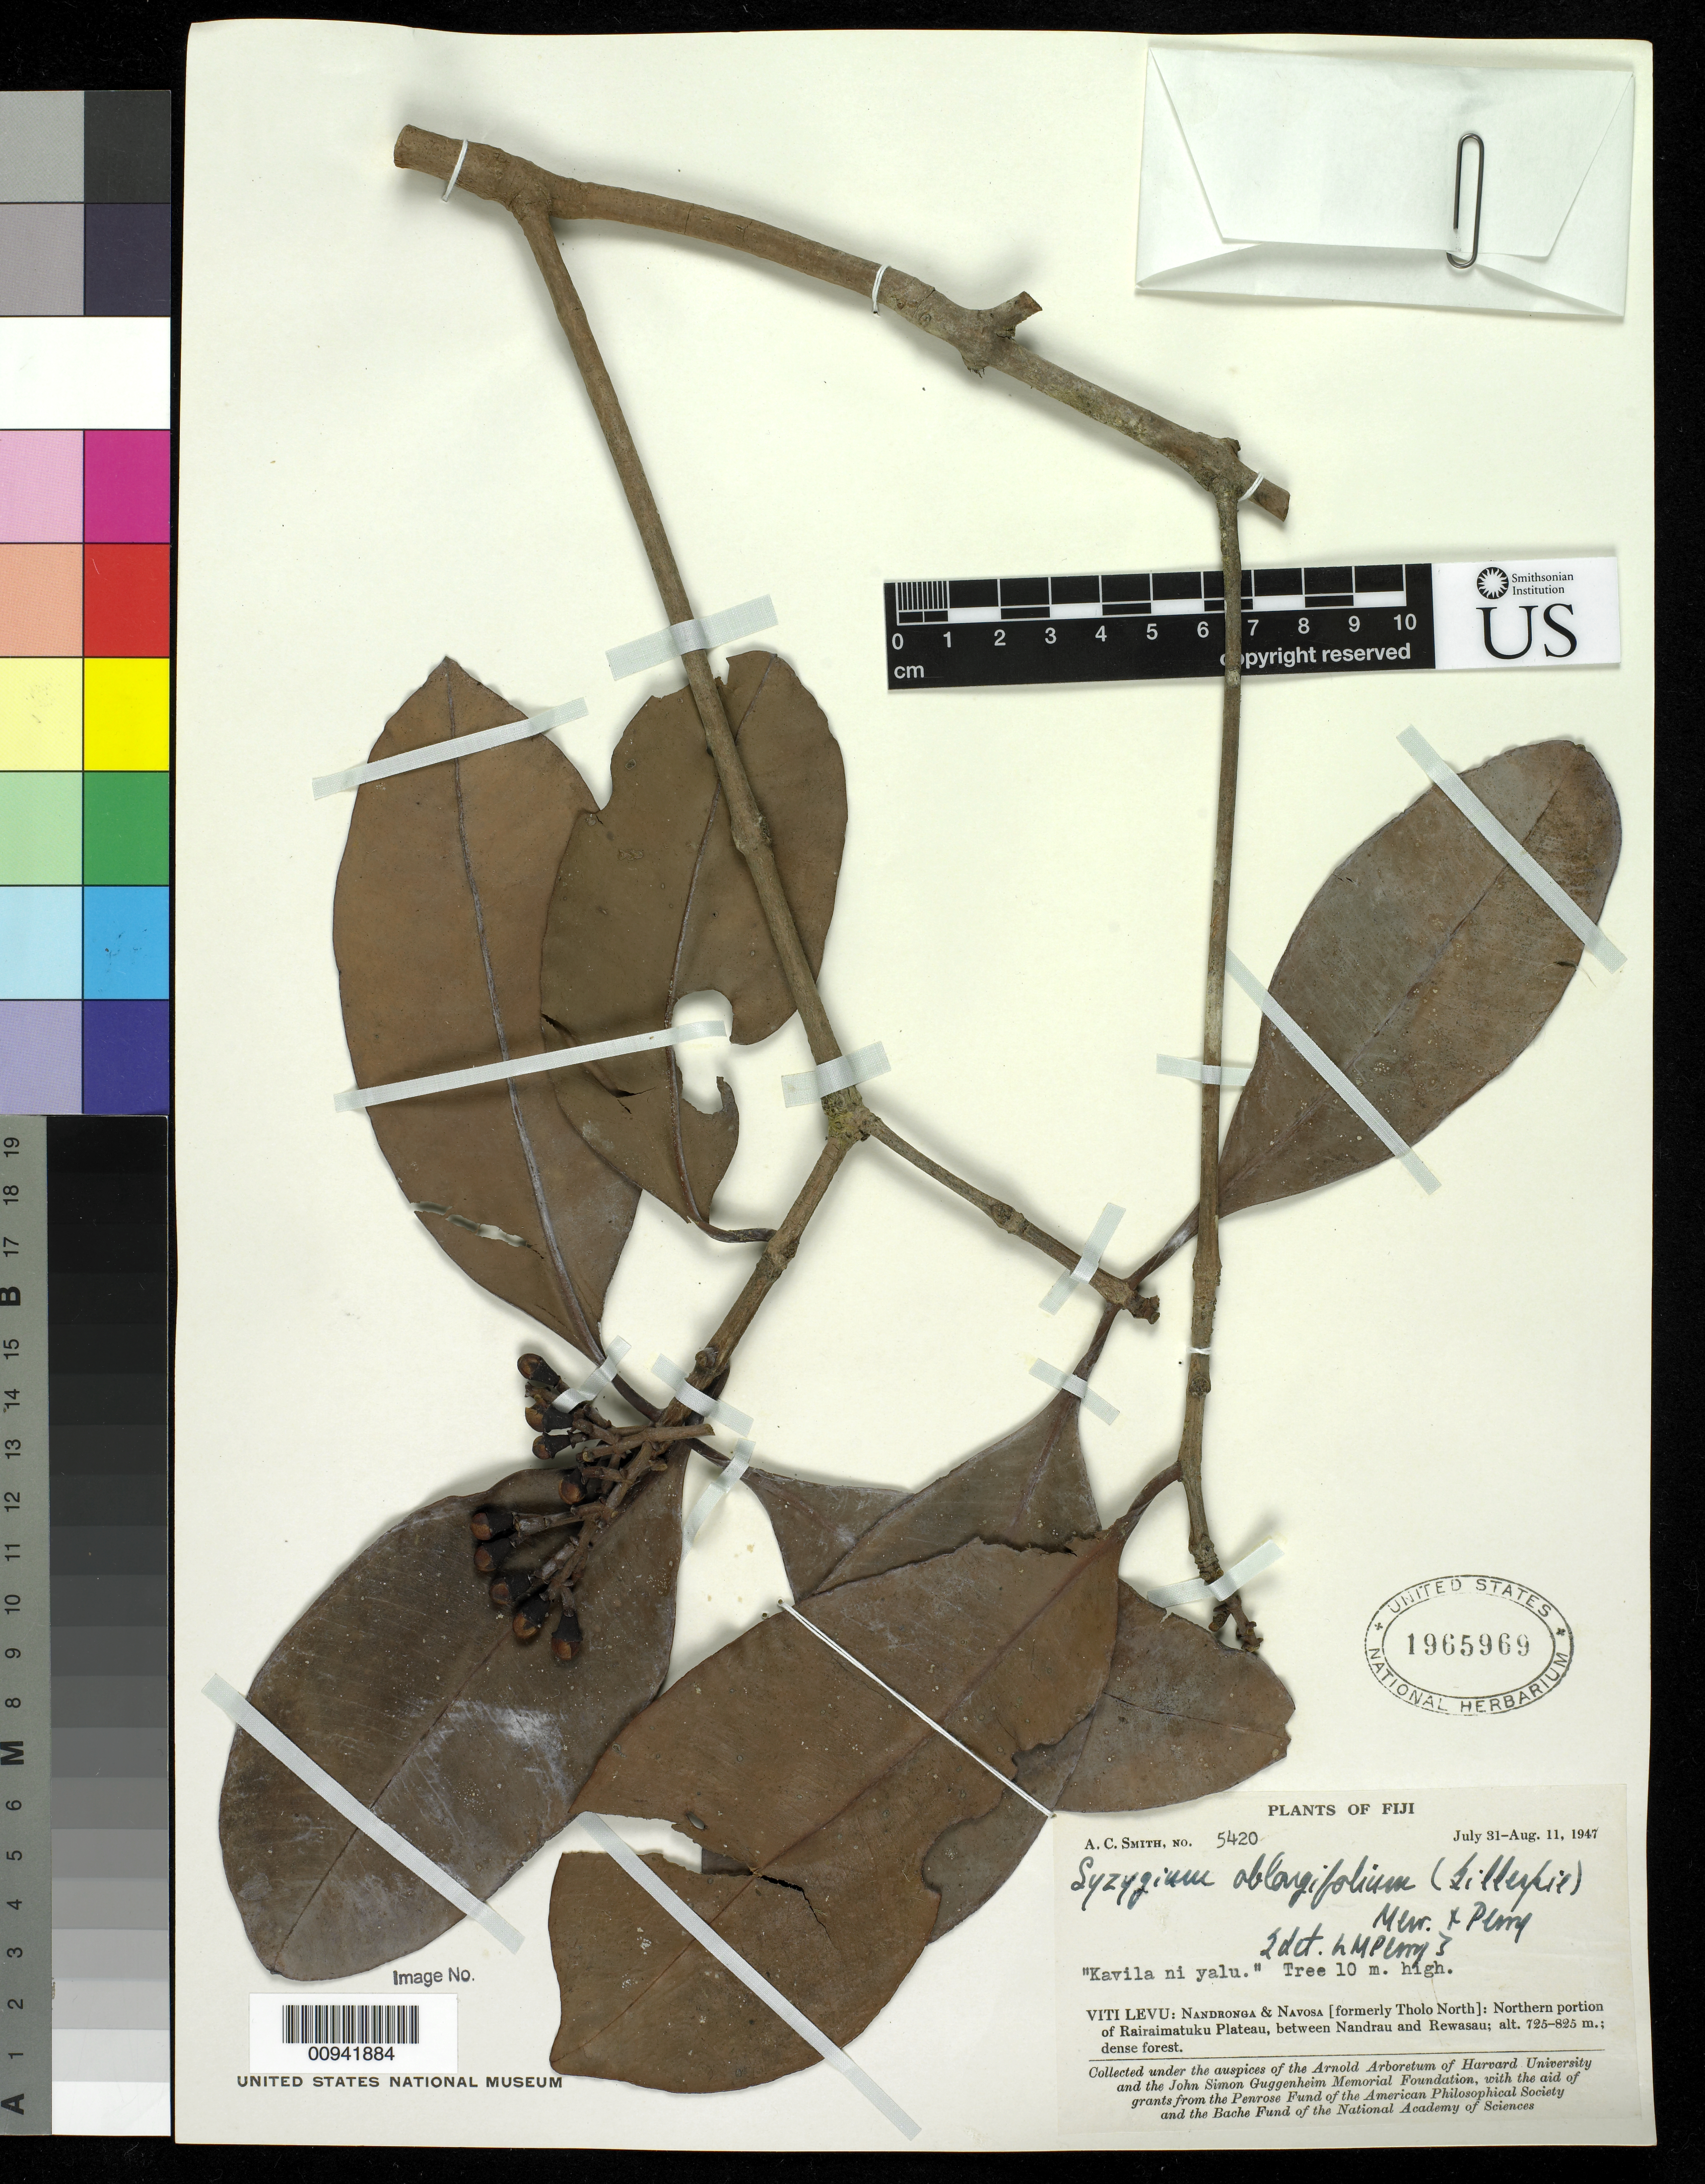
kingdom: Plantae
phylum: Tracheophyta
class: Magnoliopsida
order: Myrtales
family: Myrtaceae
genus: Syzygium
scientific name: Syzygium oblongifolium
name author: (Gillespie) Merr. & L.M. Perry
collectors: C. A. Smith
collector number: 5420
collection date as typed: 31 Jul 1947 to 11 Aug 1947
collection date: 1947-07-31/1947-08-11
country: Fiji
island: Viti Levu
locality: Nandronga & Navosa (formerly Tholo North): Northern portion of Rairaimatuku plateau, between Nandrau and Rewasau.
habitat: dense forest.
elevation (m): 725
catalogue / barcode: US 1965969